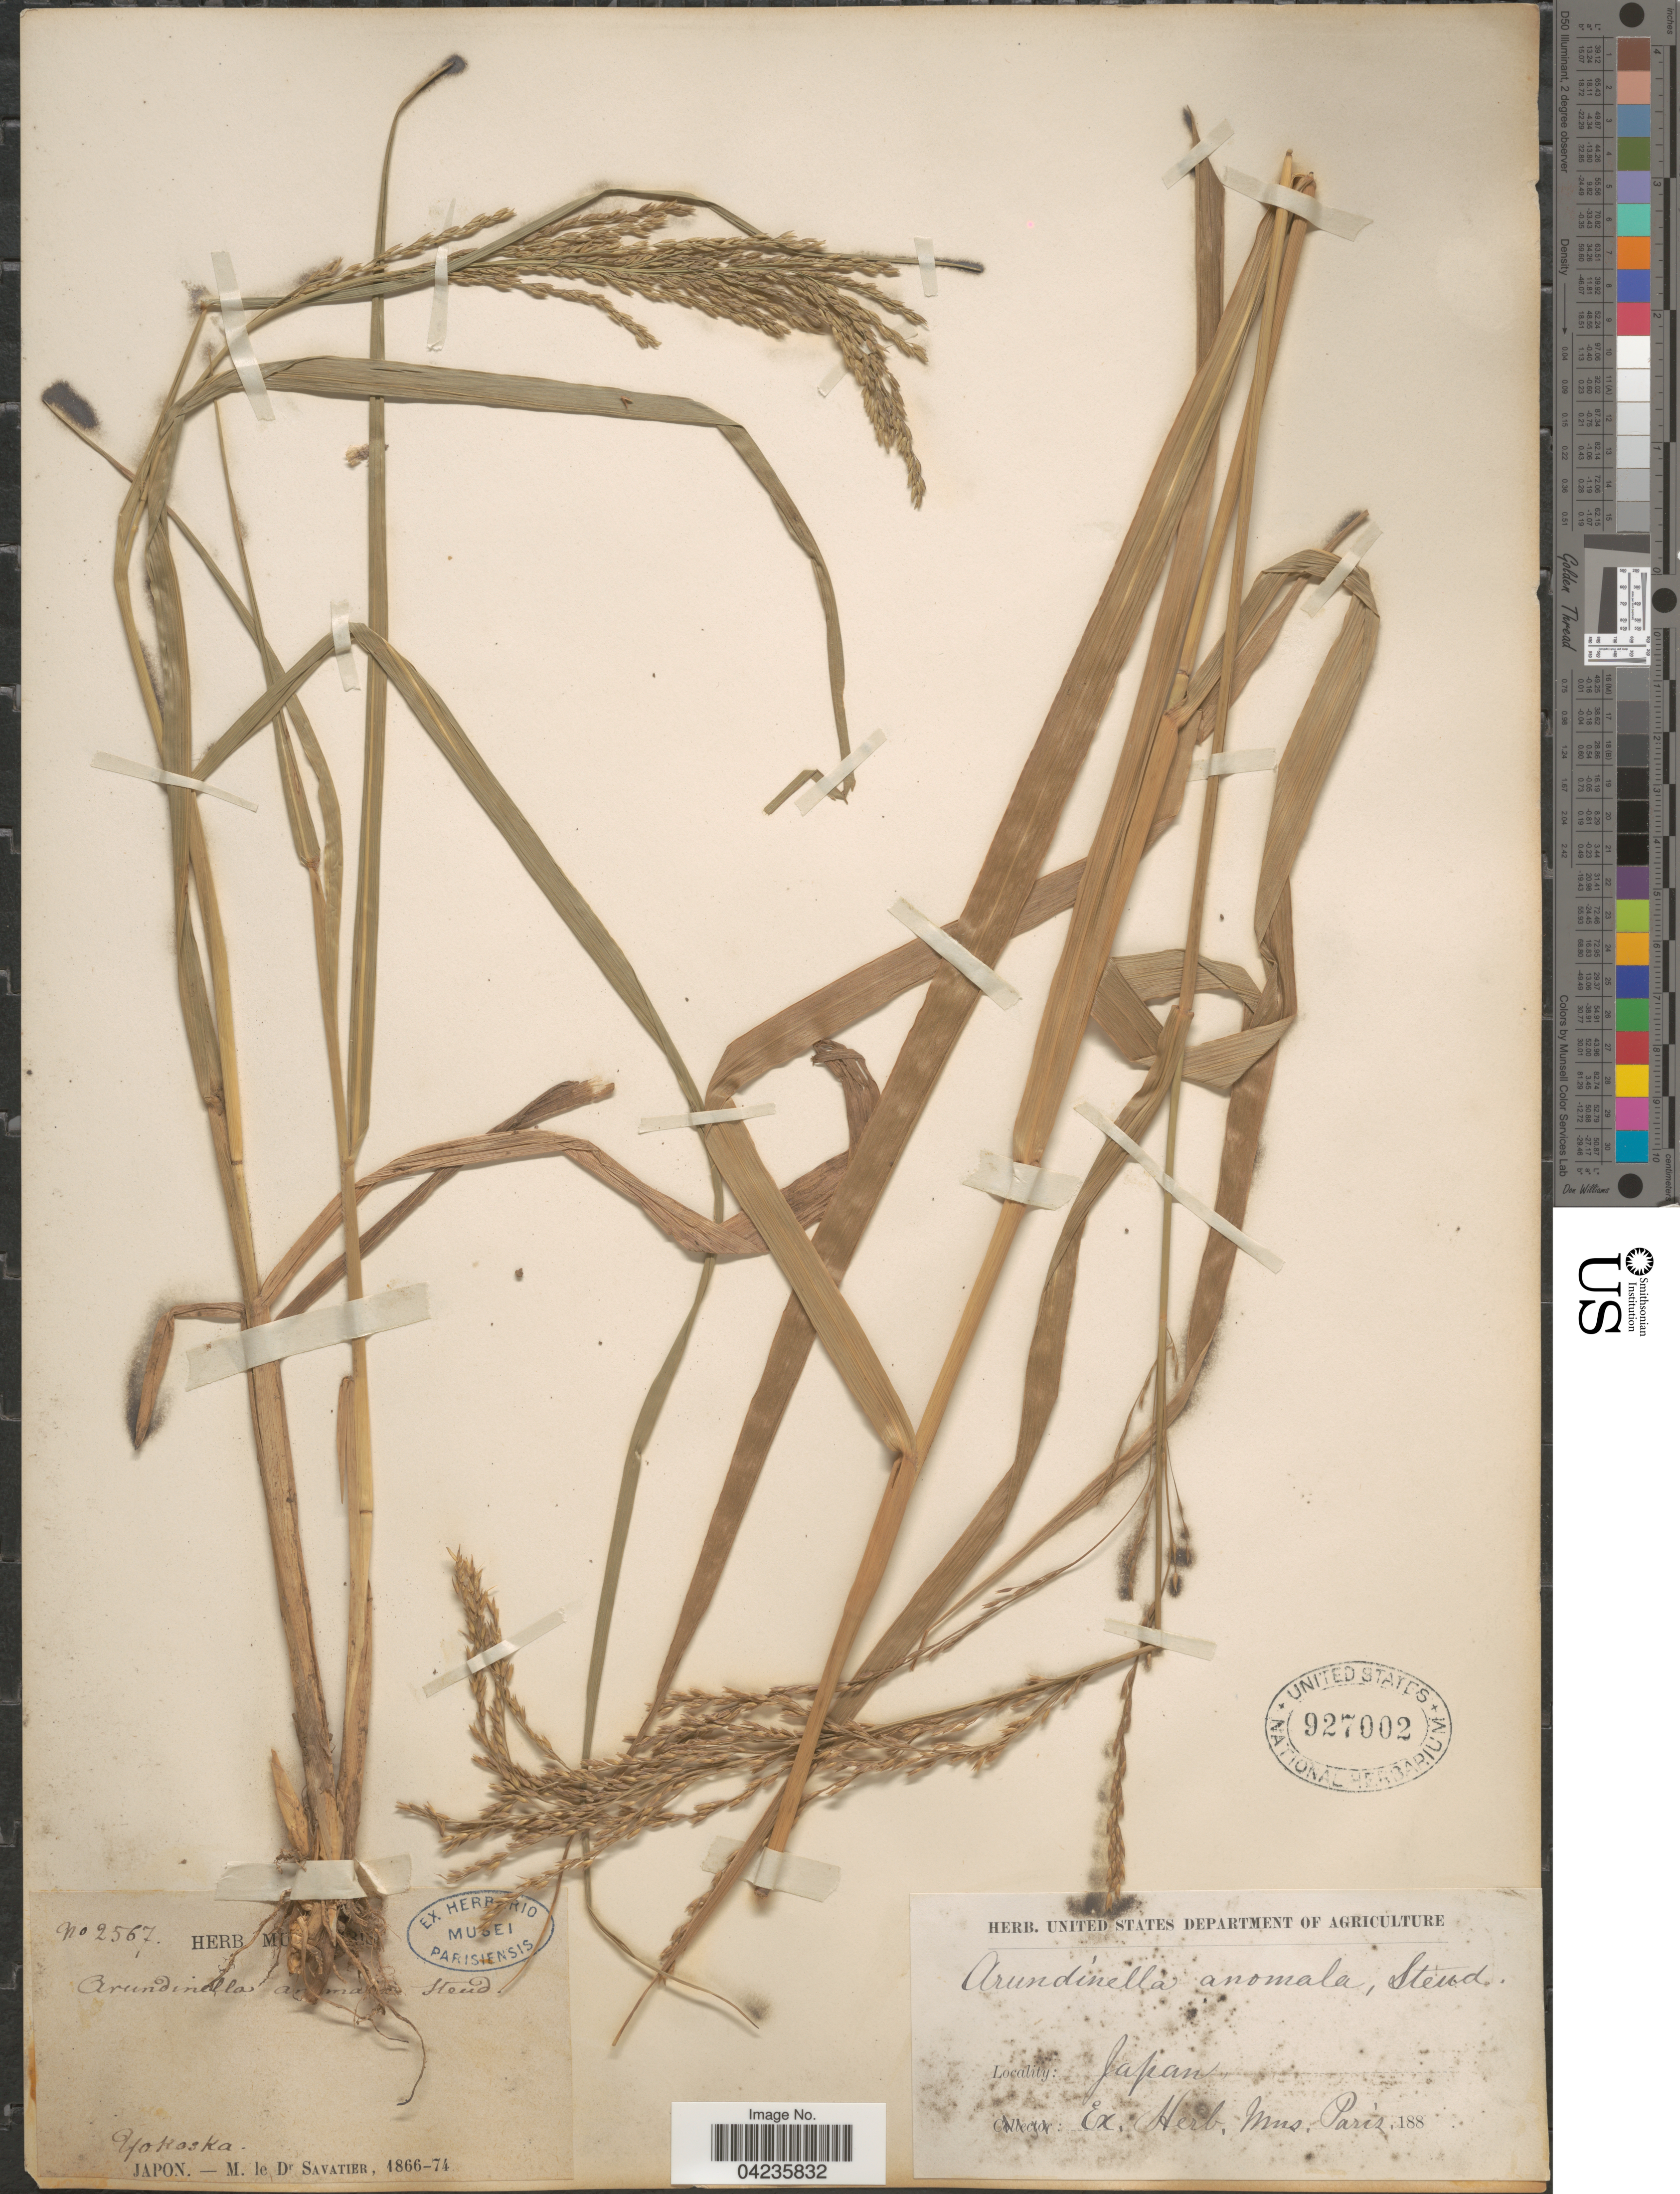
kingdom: Plantae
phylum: Tracheophyta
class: Liliopsida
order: Poales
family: Poaceae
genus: Arundinella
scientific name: Arundinella hirta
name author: (Thunb.) Tanaka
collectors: M. Savatier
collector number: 2567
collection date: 1866/1874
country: Japan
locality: Yokoska. Japon.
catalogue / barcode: US 927002